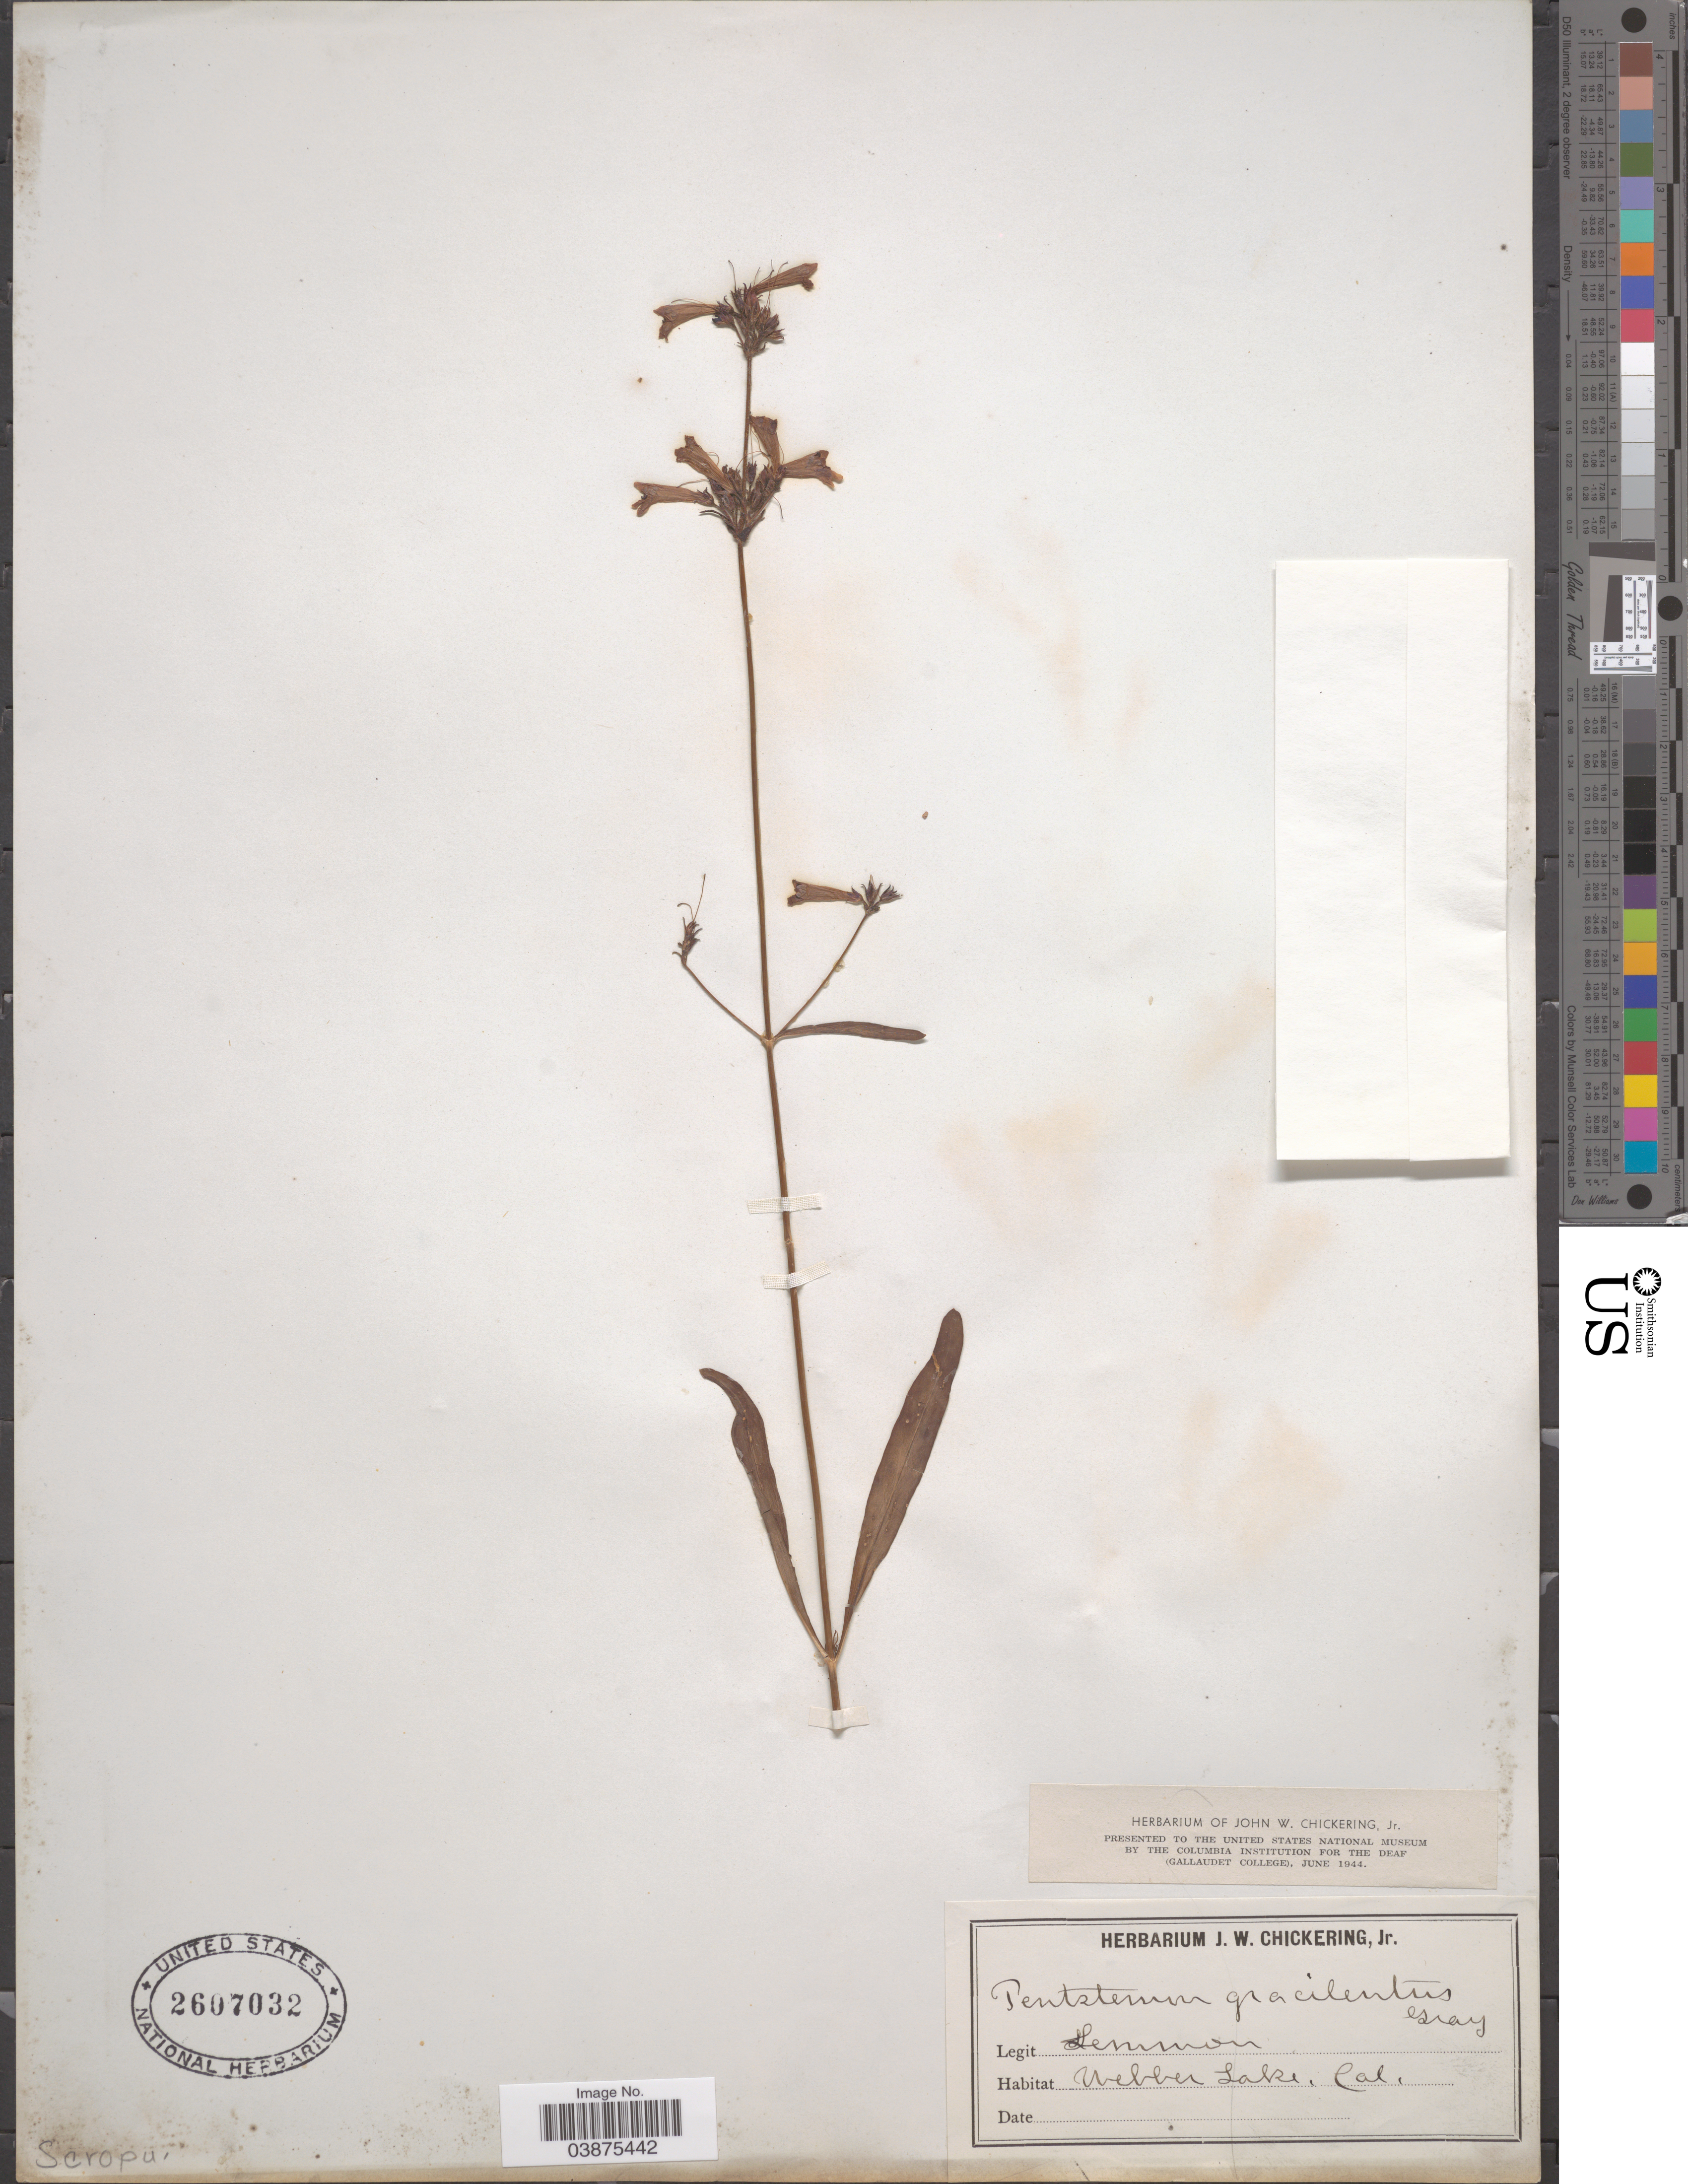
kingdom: Plantae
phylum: Tracheophyta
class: Magnoliopsida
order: Lamiales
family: Plantaginaceae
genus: Penstemon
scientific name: Penstemon gracilentus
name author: A. Gray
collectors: -- Lemmon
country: United States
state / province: California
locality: Webber Lake.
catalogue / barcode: US 2607032